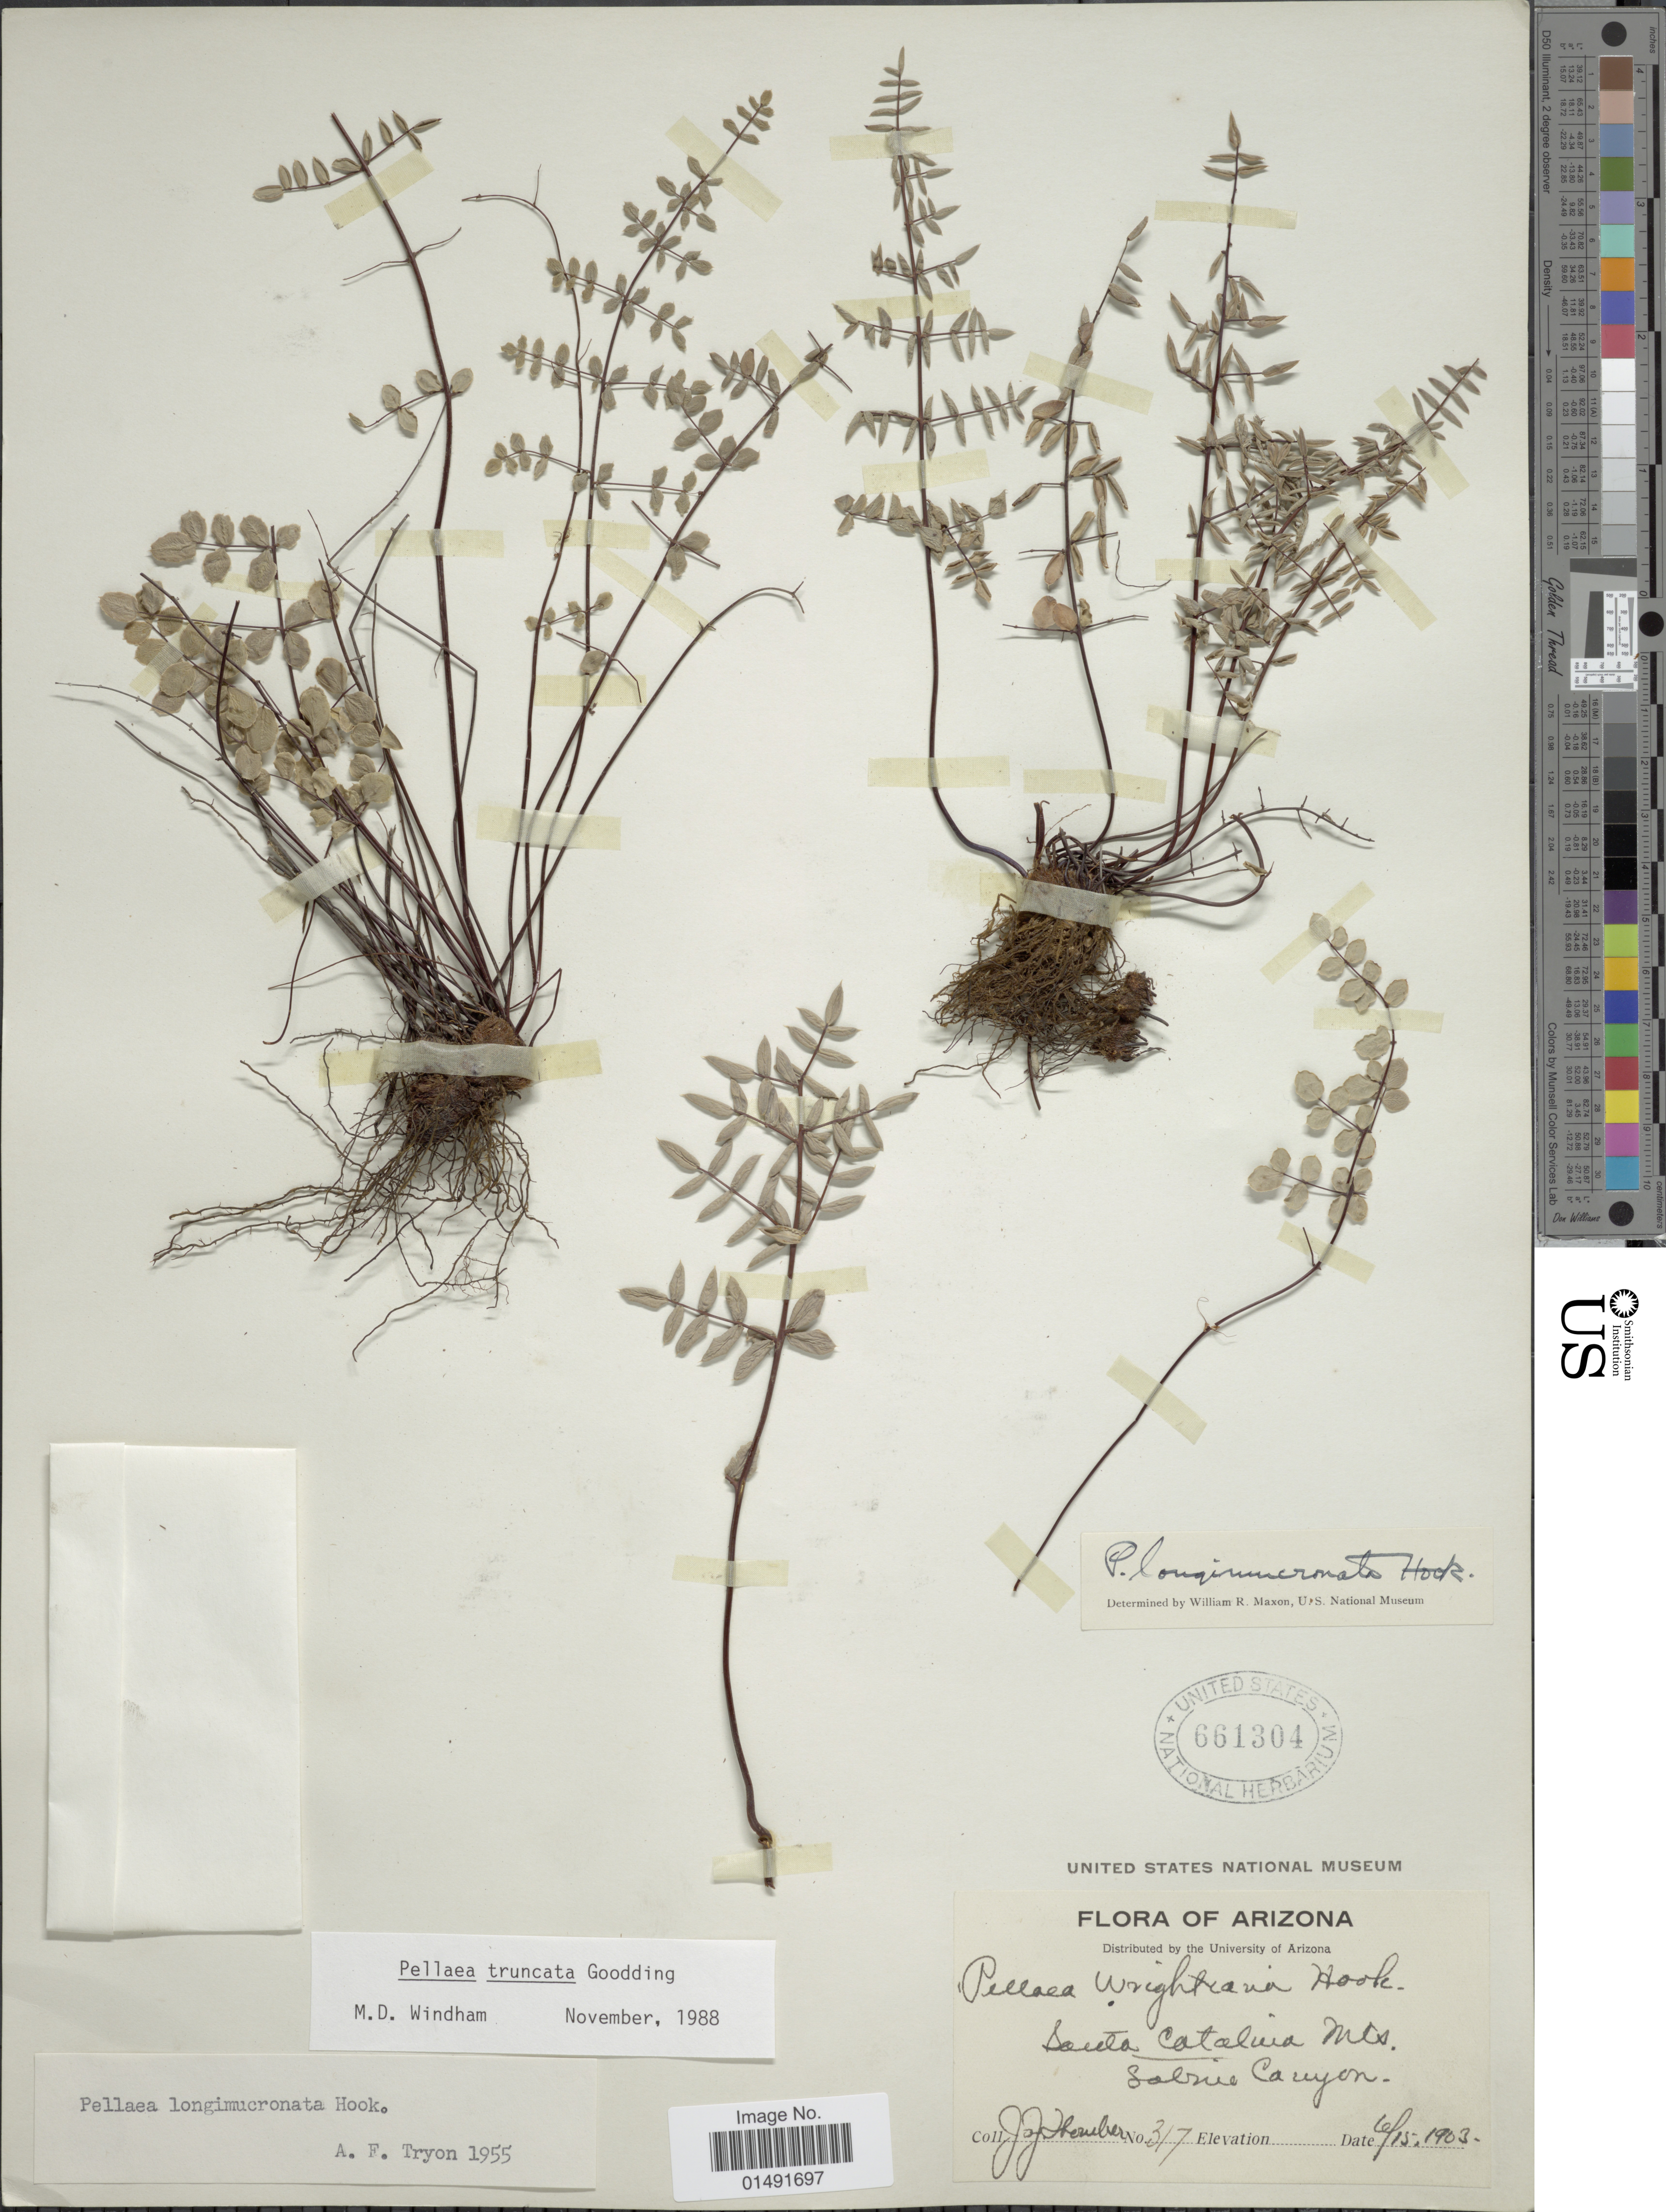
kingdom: Plantae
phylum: Tracheophyta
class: Polypodiopsida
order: Polypodiales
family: Pteridaceae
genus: Pellaea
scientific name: Pellaea truncata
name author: Goodd.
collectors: J. Heuber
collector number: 317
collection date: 1903-06-15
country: United States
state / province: Arizona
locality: Santa Catalina Mts. Sabina Canyon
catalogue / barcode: US 661304